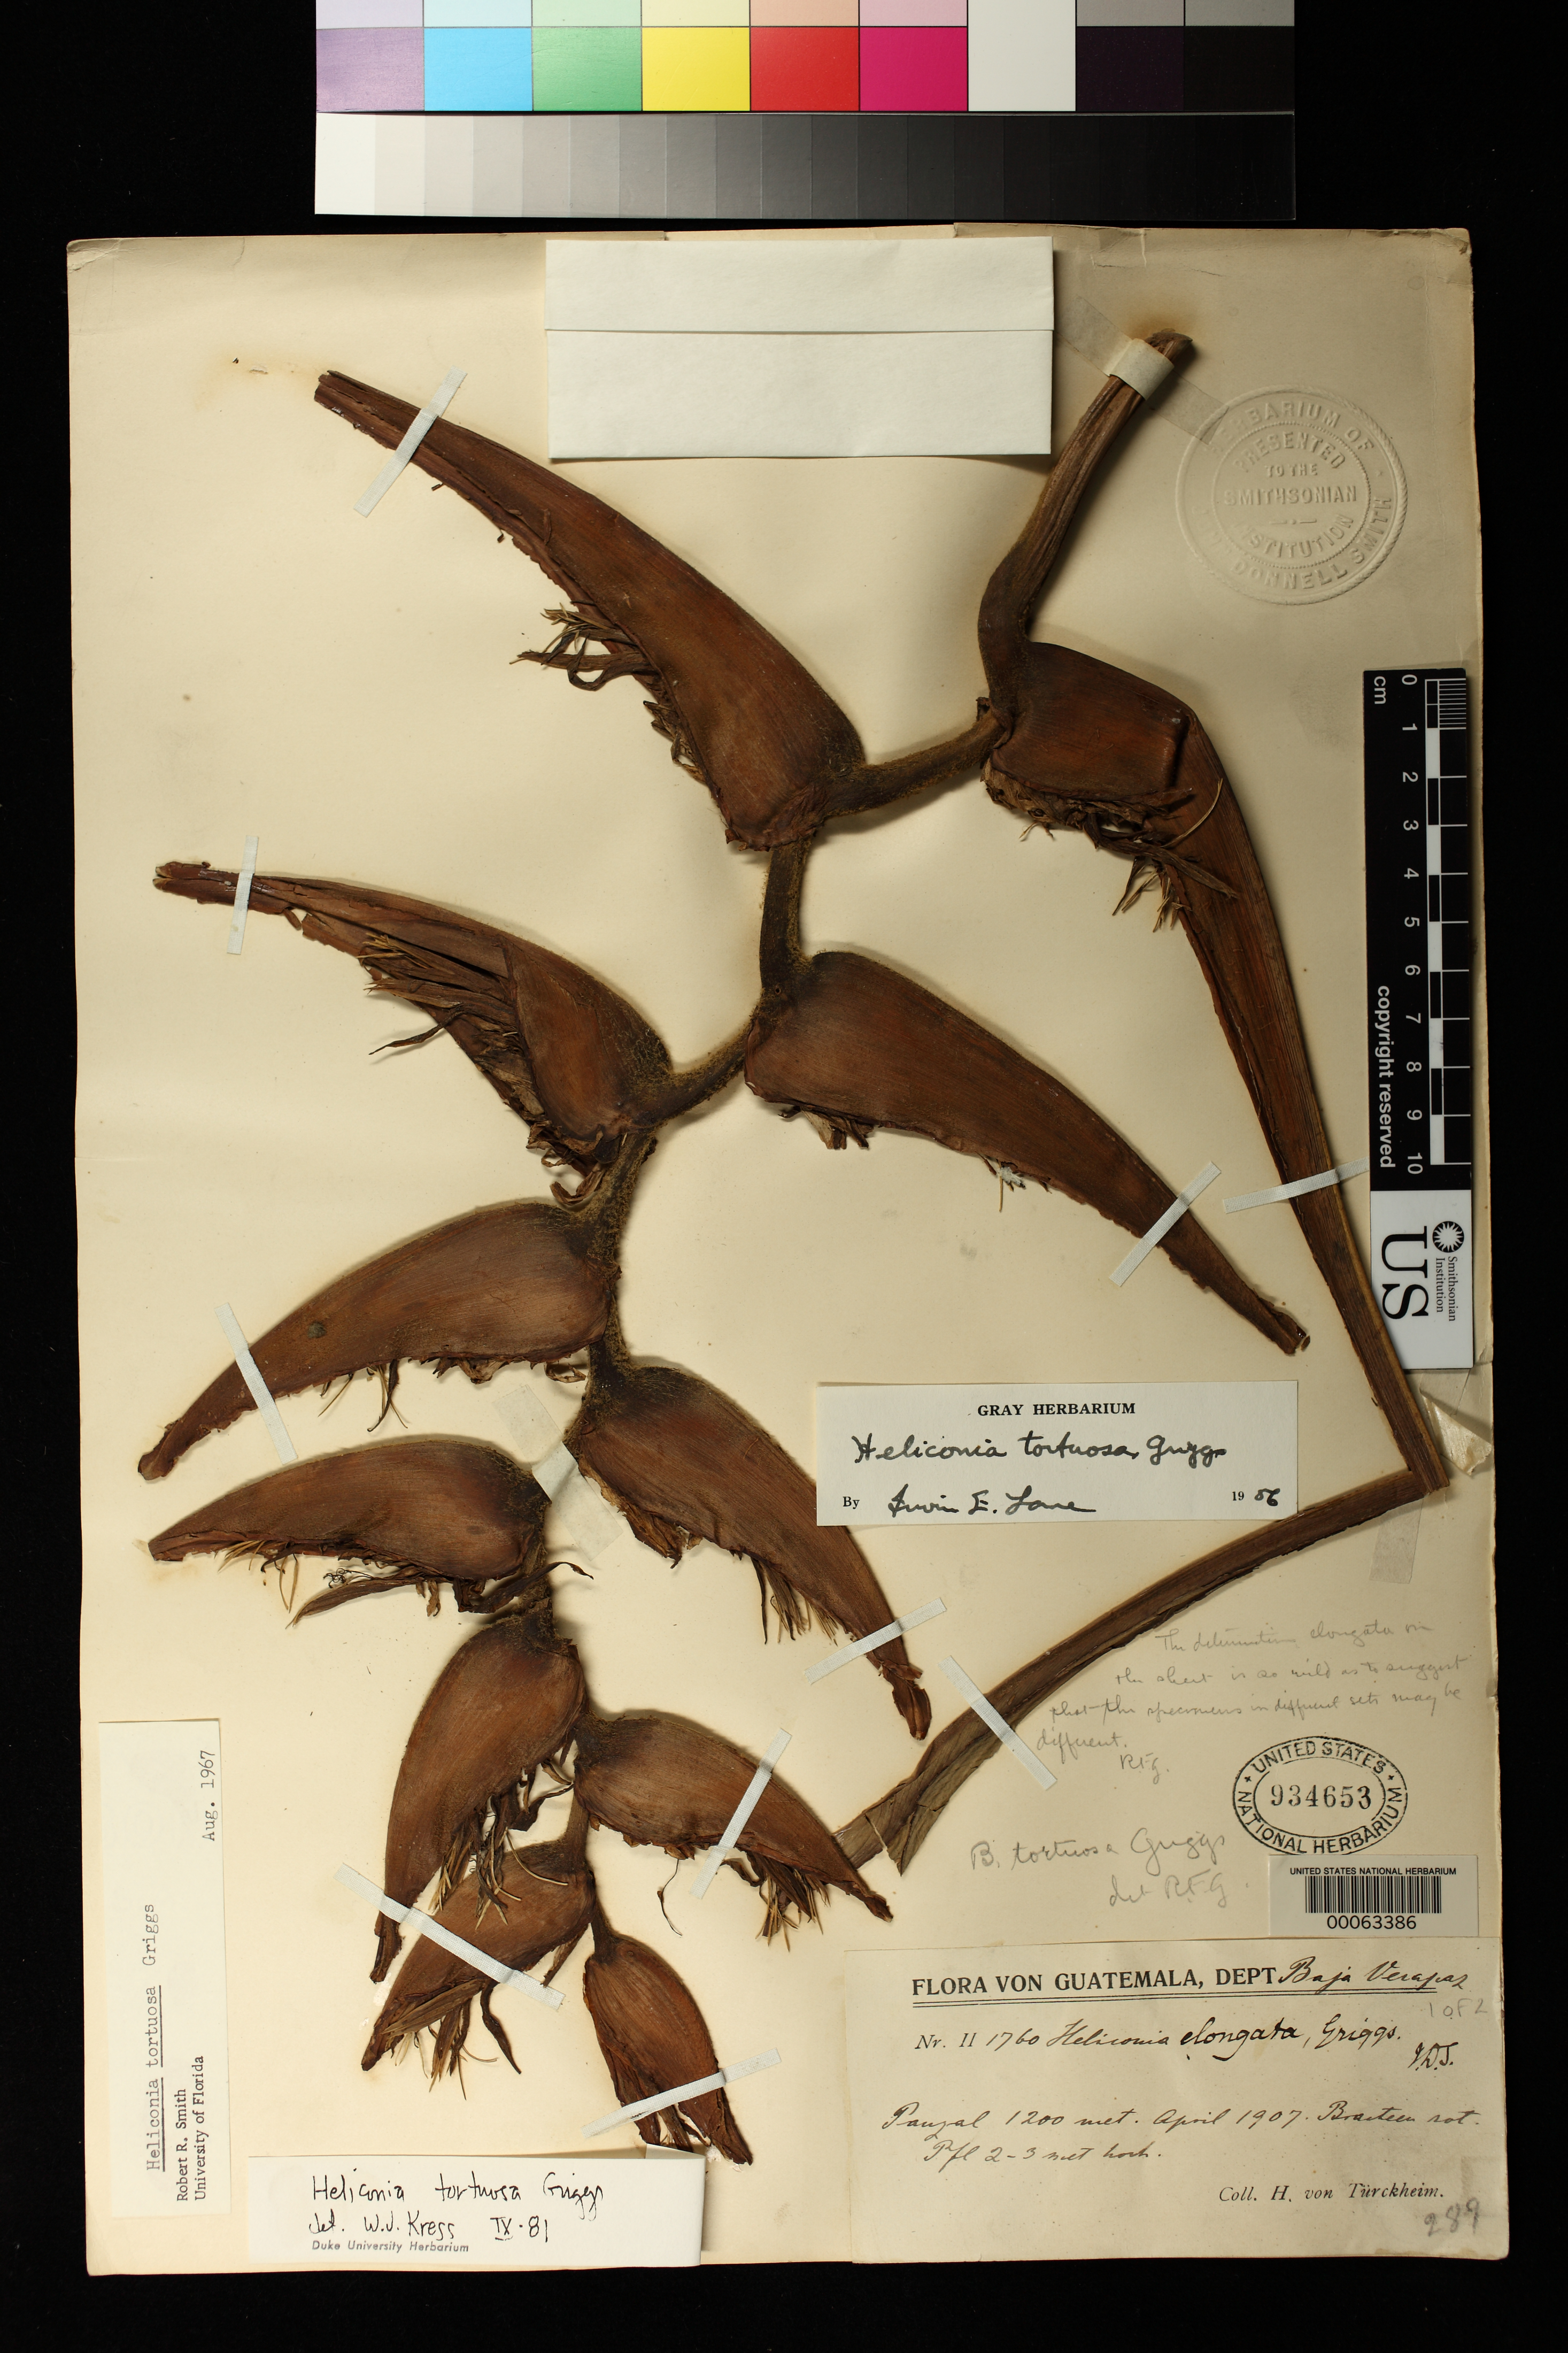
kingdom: Plantae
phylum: Tracheophyta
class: Liliopsida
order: Zingiberales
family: Heliconiaceae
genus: Heliconia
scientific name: Heliconia tortuosa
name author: R.F. Griggs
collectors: H. von Türckheim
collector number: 1760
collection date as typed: Apr 1907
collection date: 1907-04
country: Guatemala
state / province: Baja Verapaz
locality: Pauzal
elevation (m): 1200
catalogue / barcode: US 934653